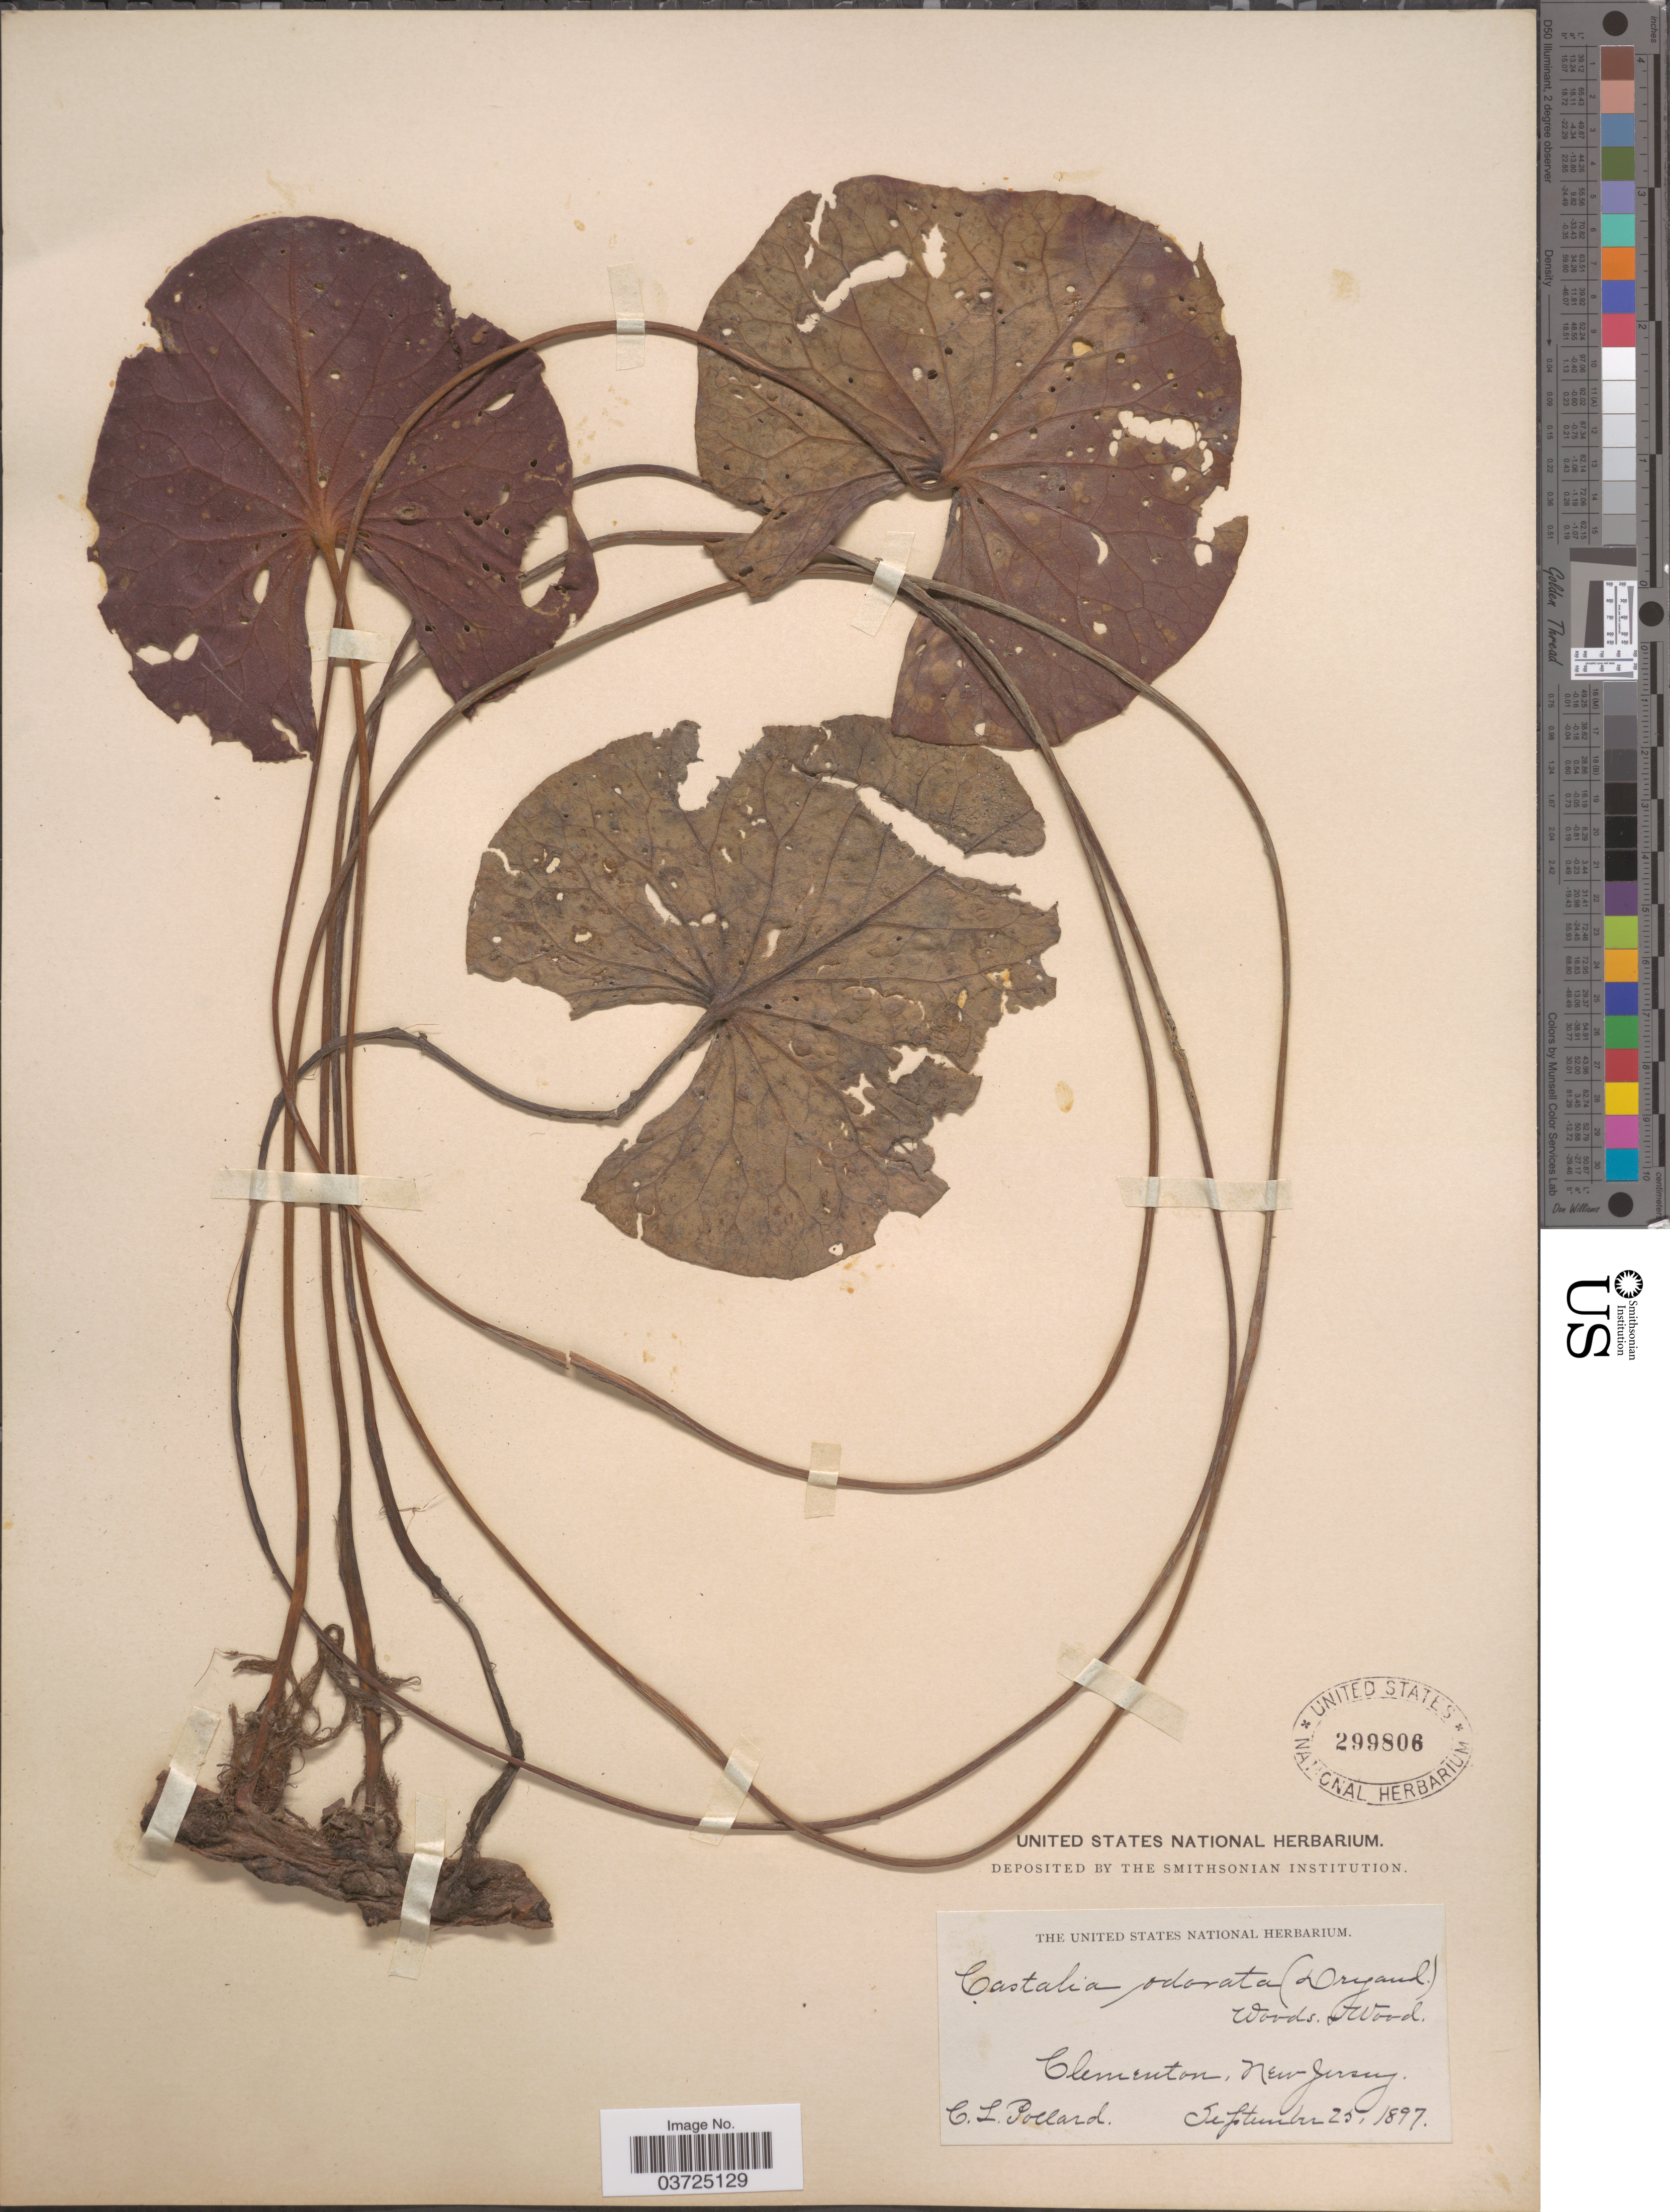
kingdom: Plantae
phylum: Tracheophyta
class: Magnoliopsida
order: Nymphaeales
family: Nymphaeaceae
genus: Nymphaea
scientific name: Nymphaea odorata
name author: Aiton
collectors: C. L. Pollard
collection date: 1897-09-25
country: United States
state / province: New Jersey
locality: Clementon.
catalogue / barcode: US 299806